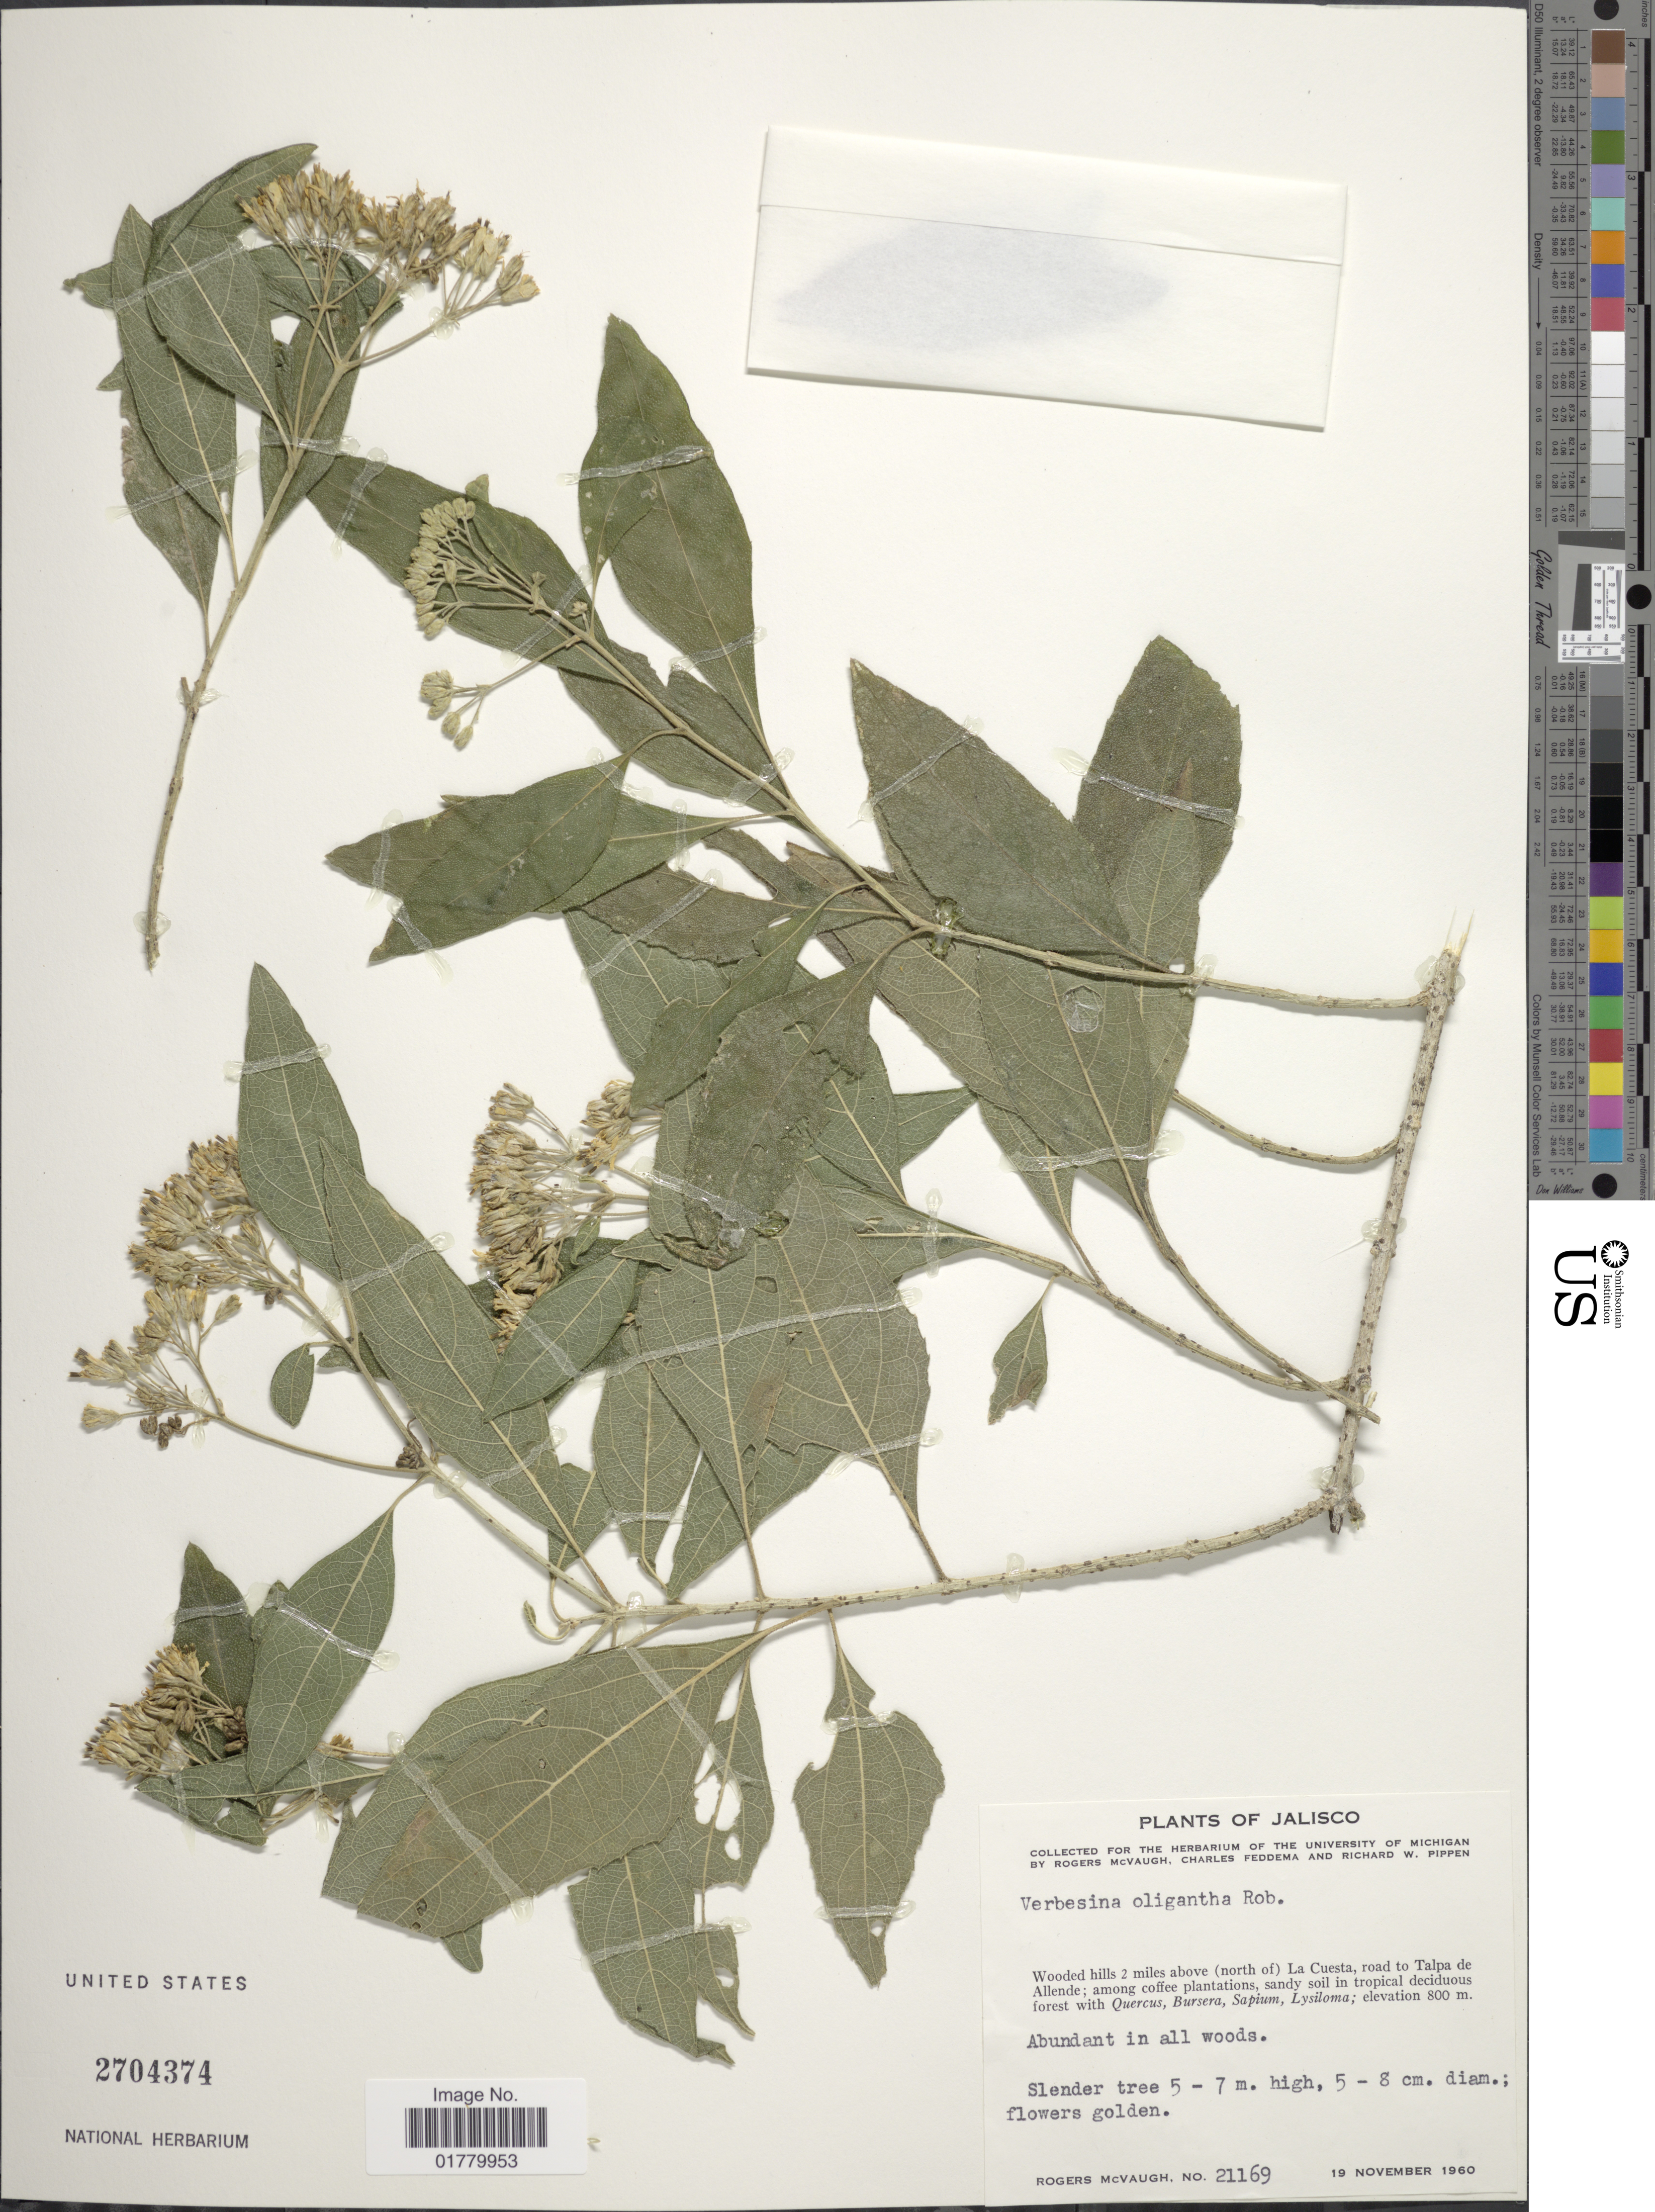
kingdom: Plantae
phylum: Tracheophyta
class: Magnoliopsida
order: Asterales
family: Asteraceae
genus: Verbesina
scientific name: Verbesina oligantha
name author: B.L. Rob.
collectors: R. McVaugh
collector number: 21169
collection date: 1960-11-19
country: Mexico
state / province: Jalisco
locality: Wooded hills 2 miles above (north of) La Cuesta, road to Talpa de Allende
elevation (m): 800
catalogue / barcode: US 2704374